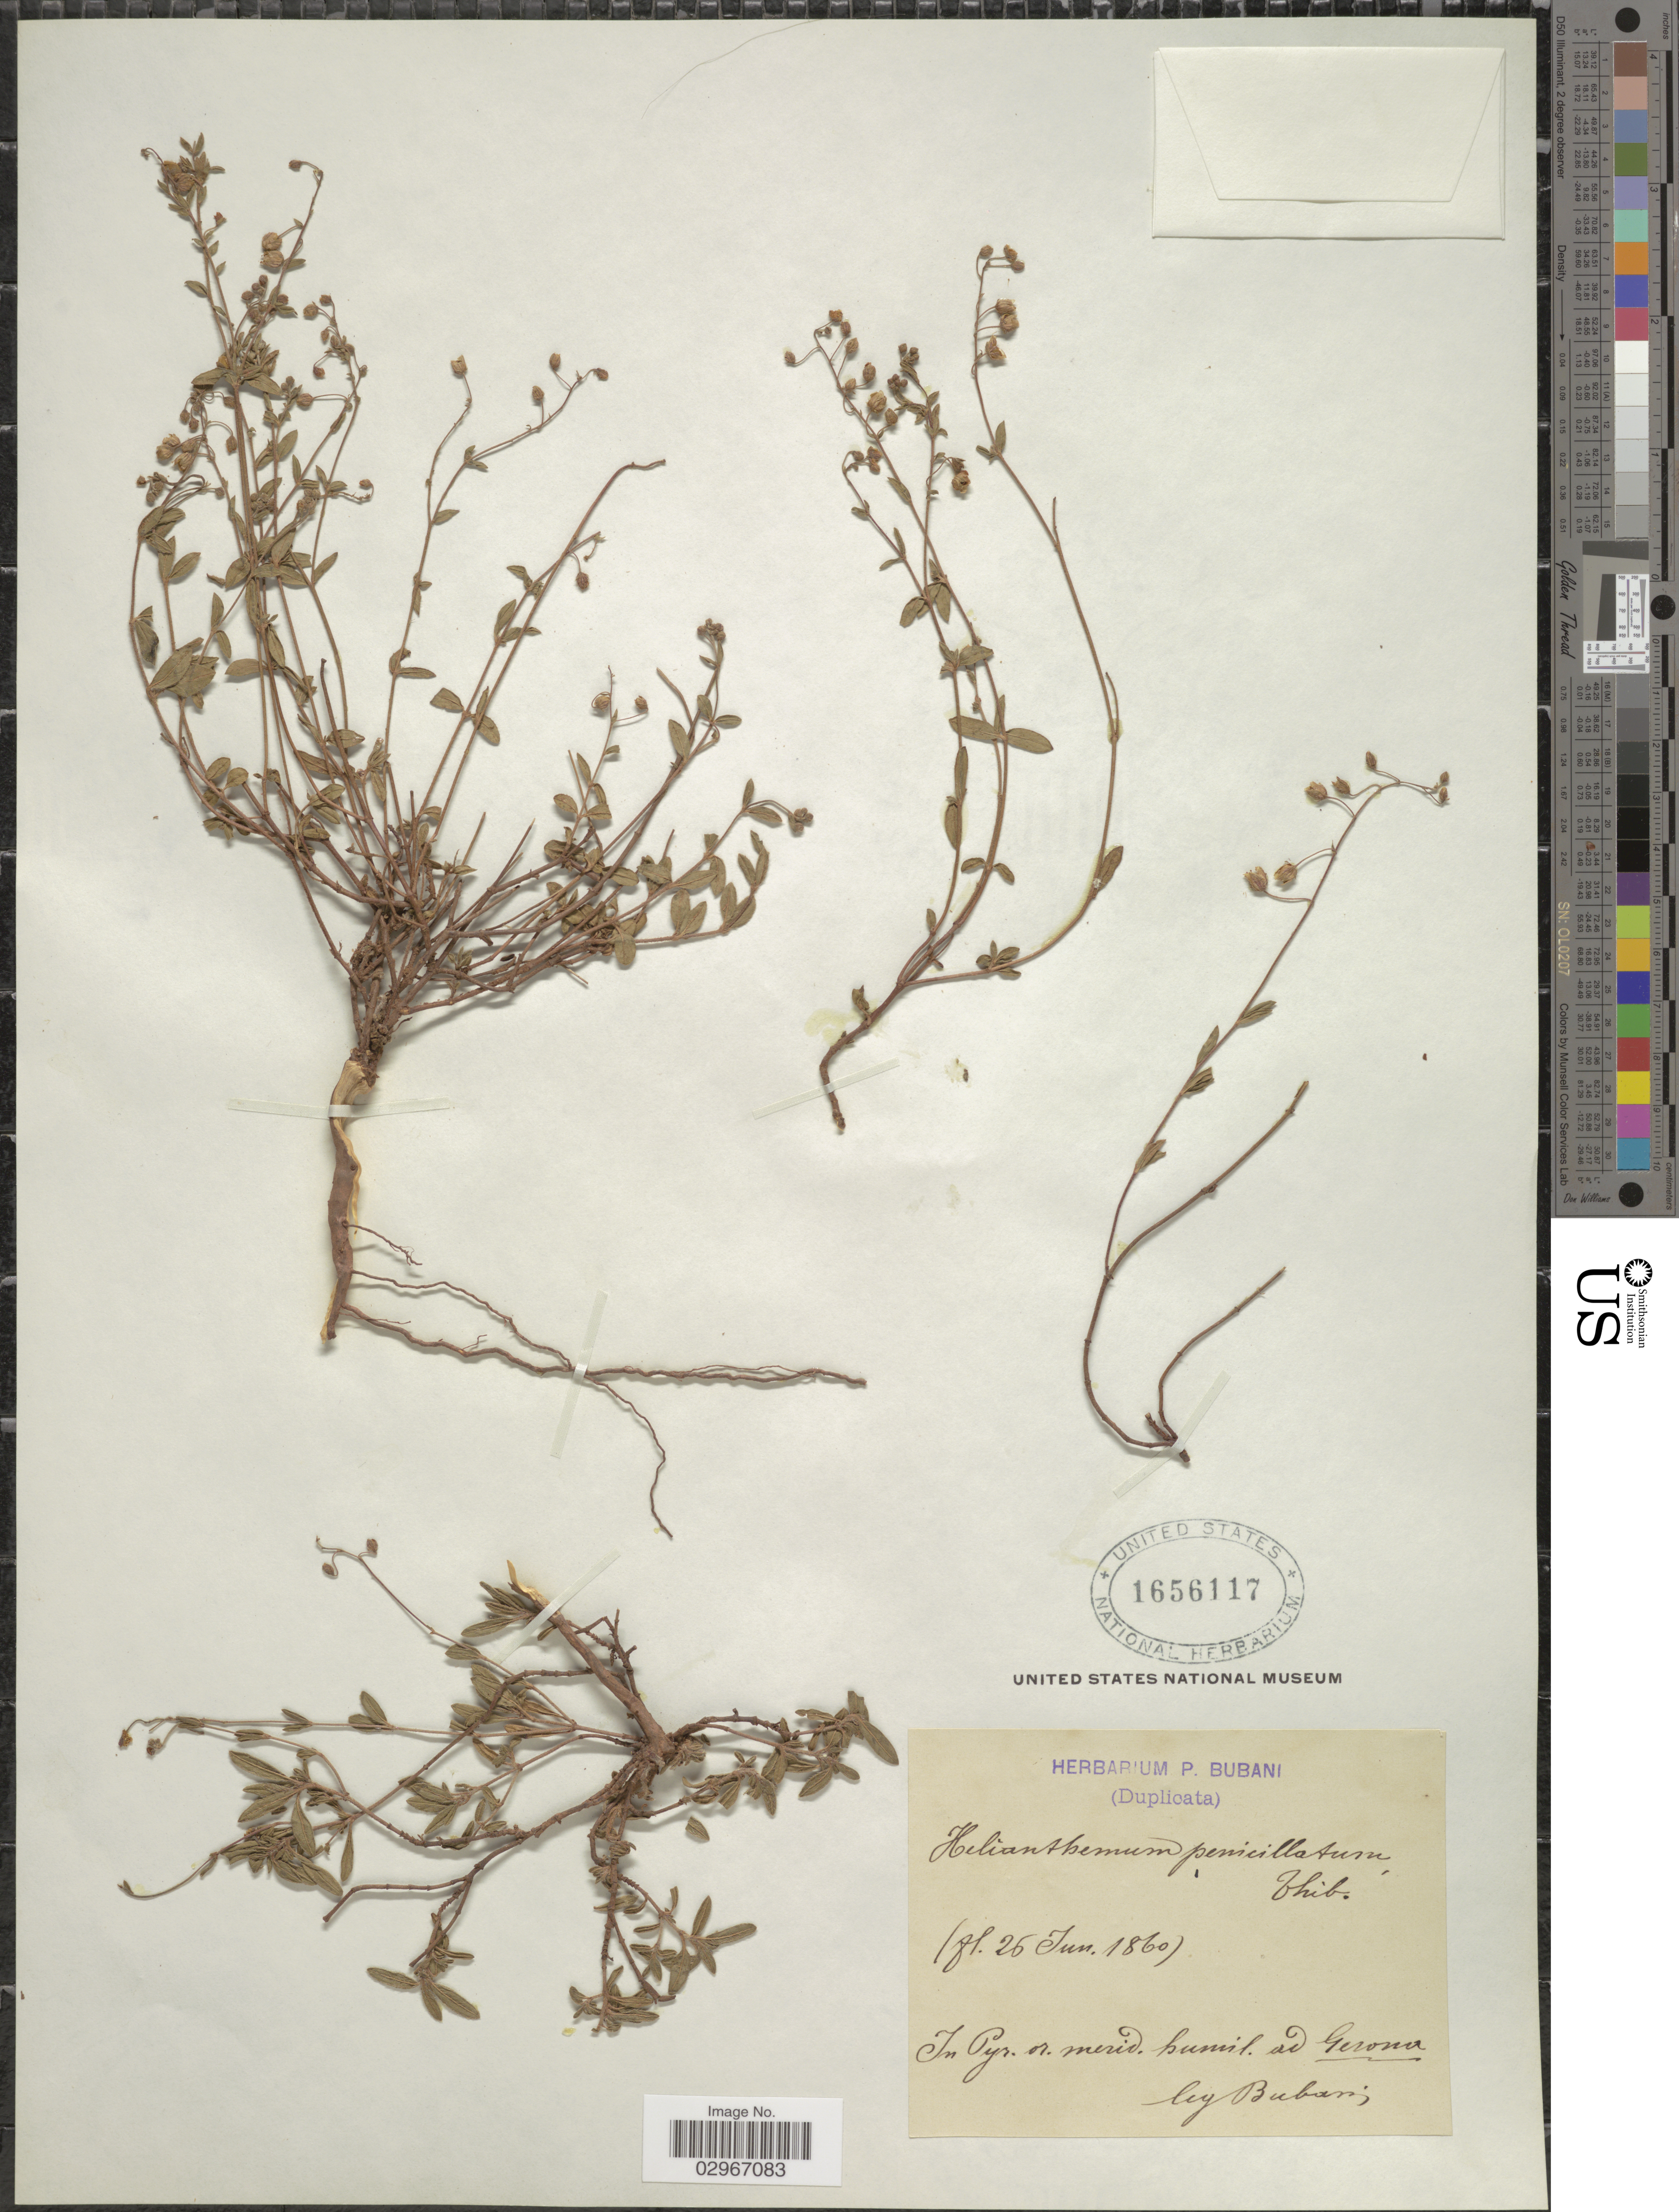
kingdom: Plantae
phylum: Tracheophyta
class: Magnoliopsida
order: Malvales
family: Cistaceae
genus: Helianthemum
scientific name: Helianthemum penicillatum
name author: Thibaud ex Dunal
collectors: Bubani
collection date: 1860-06-26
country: Spain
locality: In Pyr. or. merid. humil. ad. Gerona.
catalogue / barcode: US 1656117